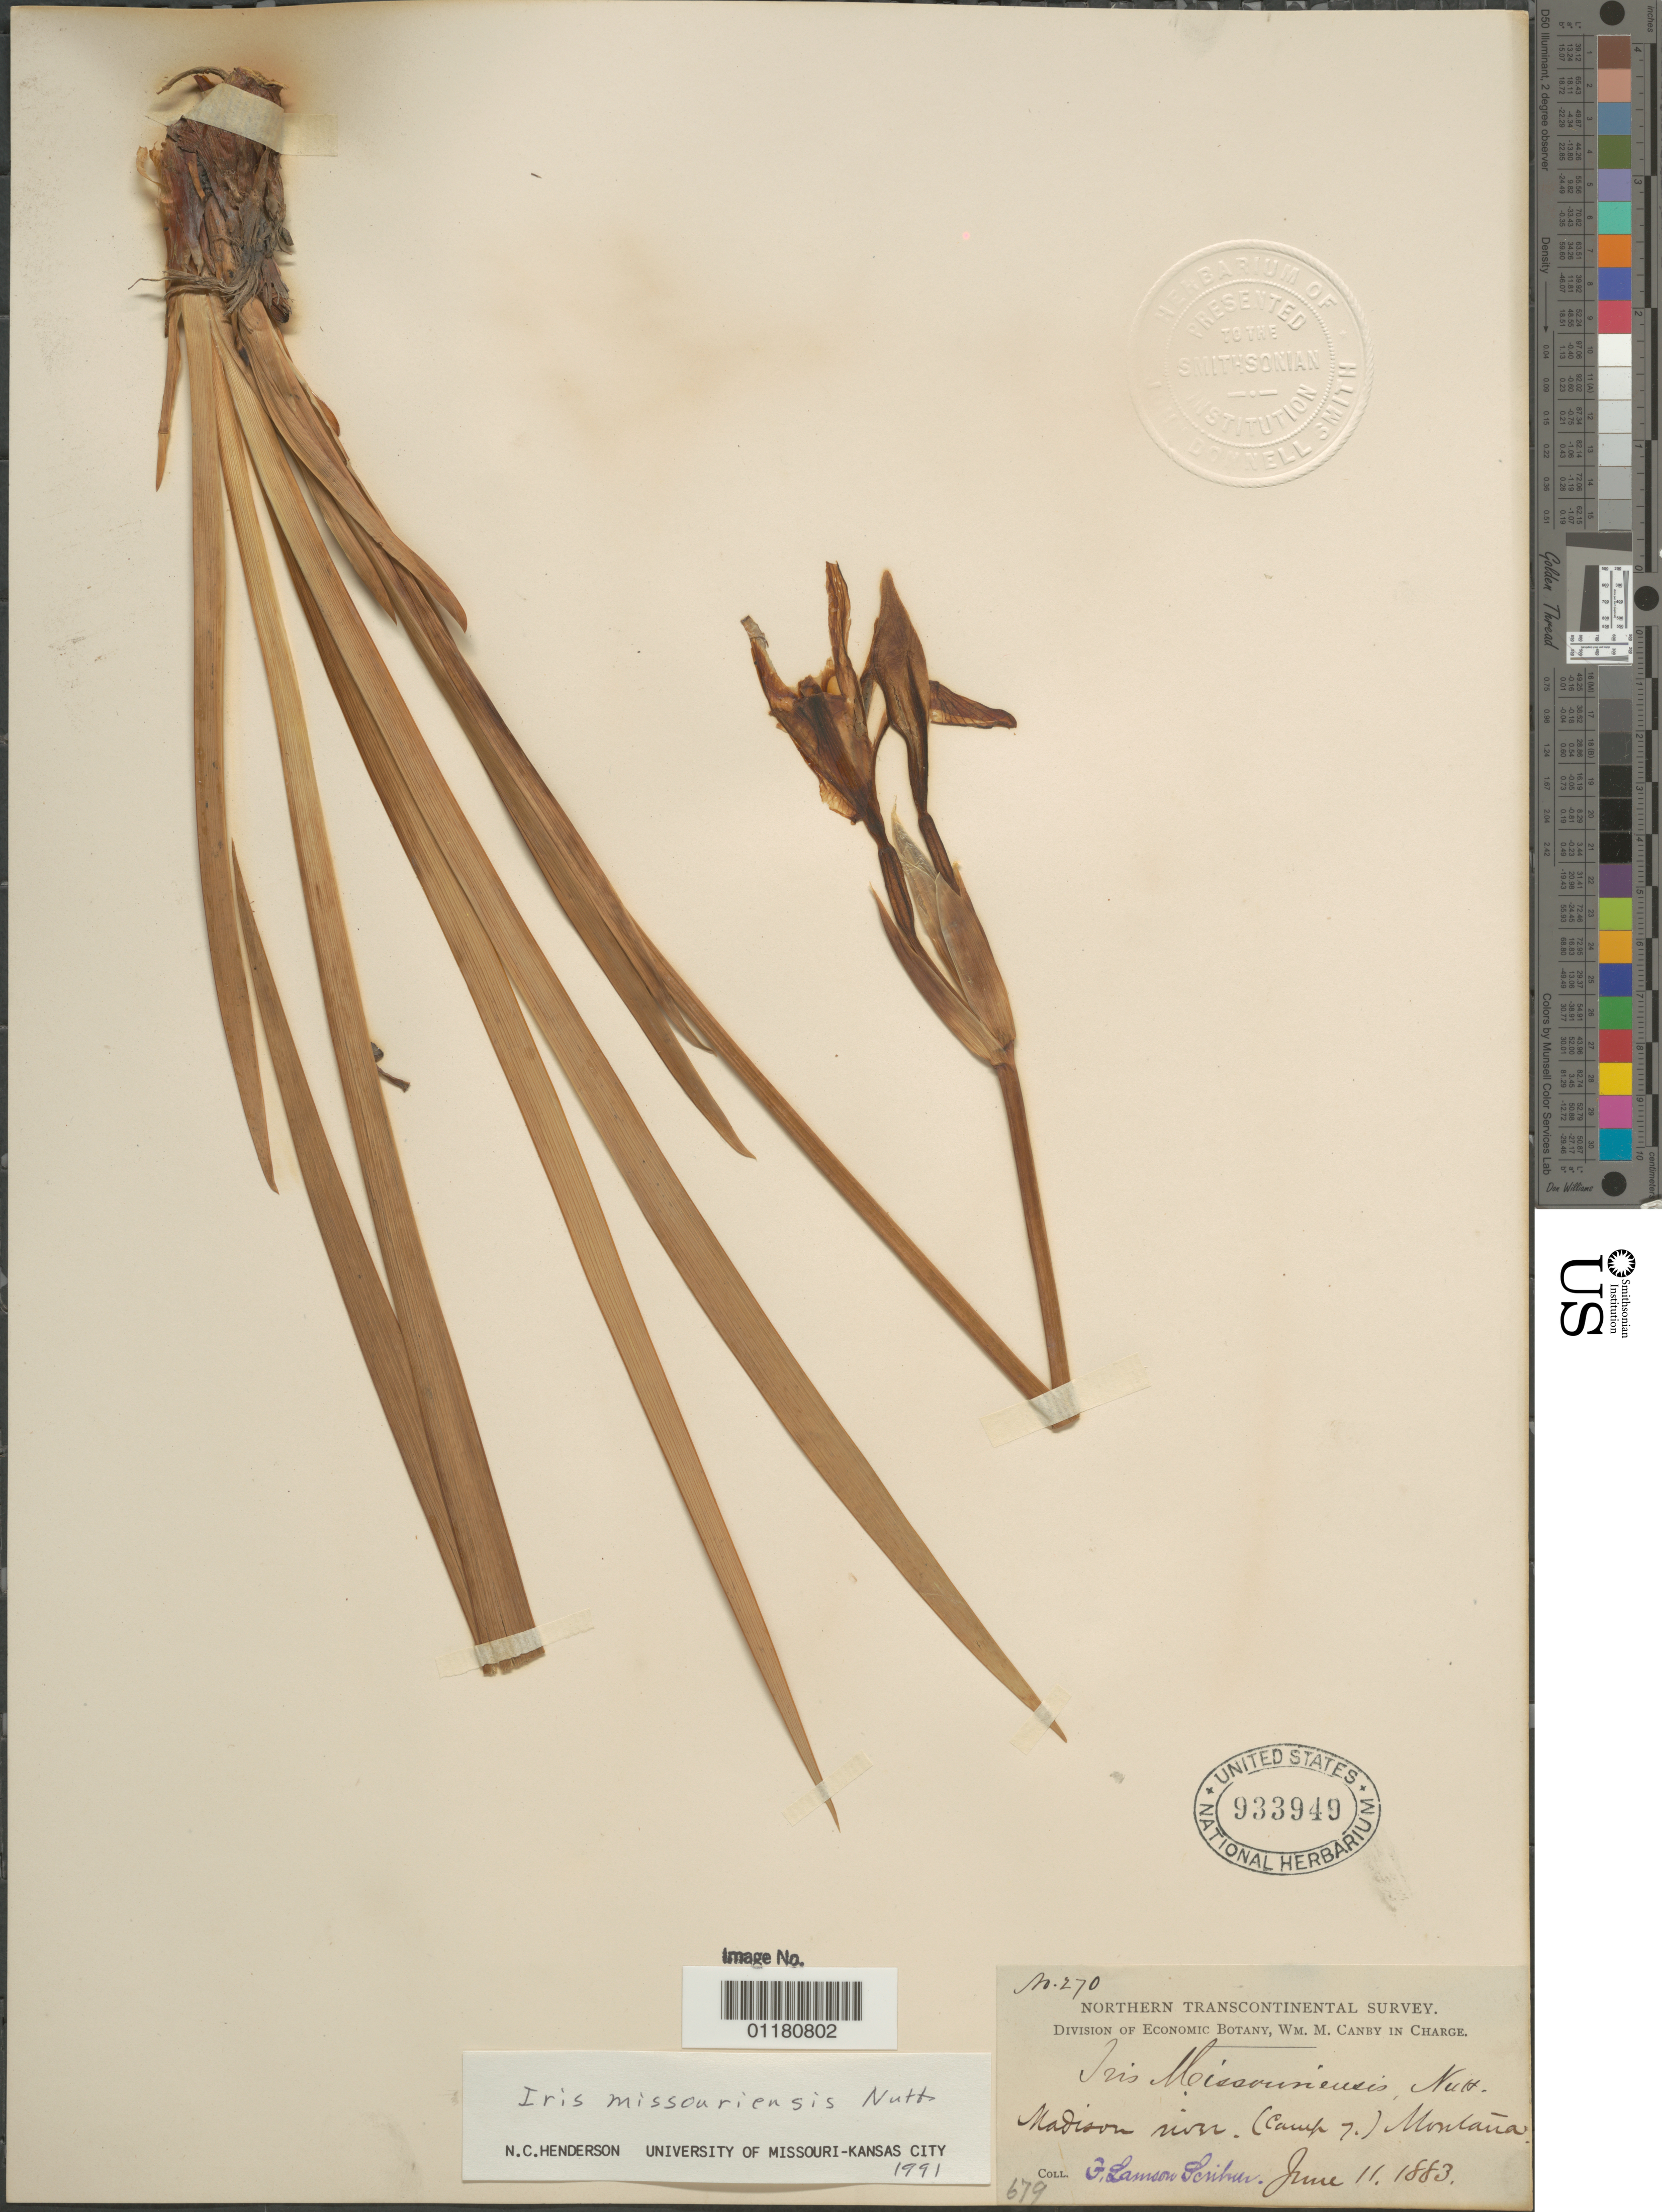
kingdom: Plantae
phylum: Tracheophyta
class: Liliopsida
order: Asparagales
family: Iridaceae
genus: Iris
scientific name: Iris missouriensis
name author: Nutt.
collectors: F. L. Scribner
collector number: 270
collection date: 1883-06-11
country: United States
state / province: Montana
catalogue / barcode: US 933949